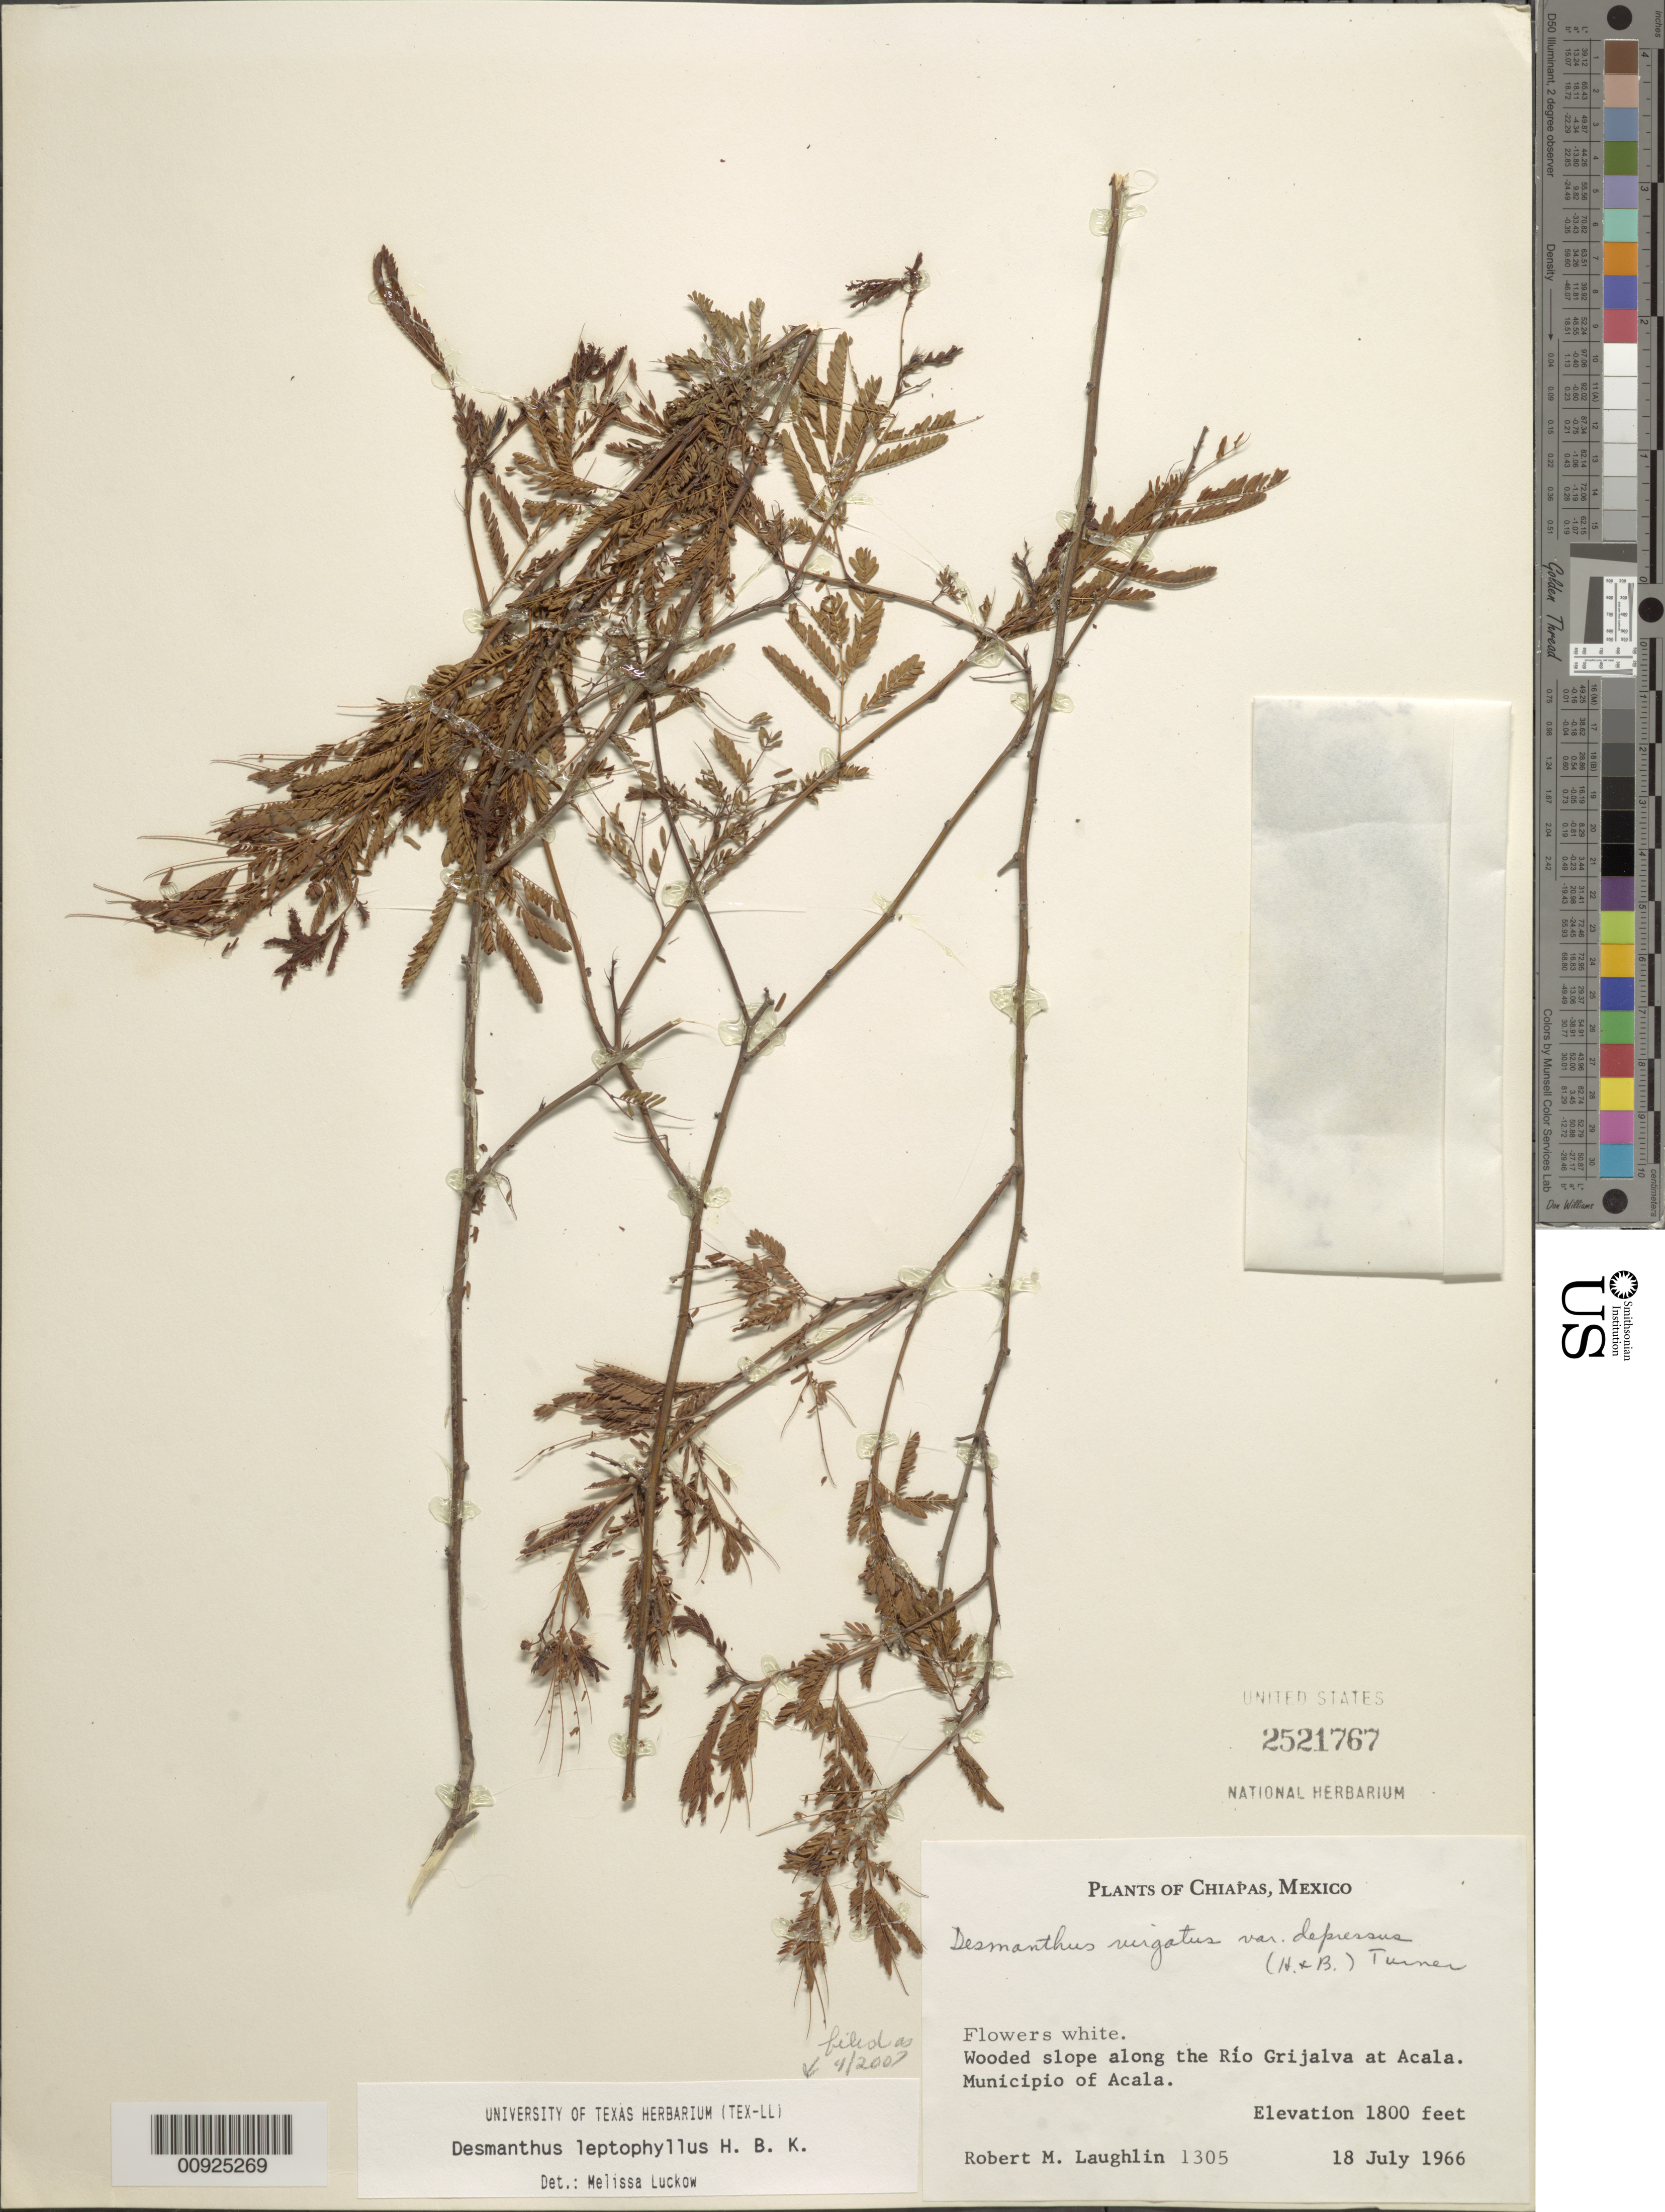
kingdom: Plantae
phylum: Tracheophyta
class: Magnoliopsida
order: Fabales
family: Fabaceae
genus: Desmanthus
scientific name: Desmanthus leptophyllus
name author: Kunth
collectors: R. M. Laughlin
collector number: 1305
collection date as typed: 18 Jul 1966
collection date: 1966-07-18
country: Mexico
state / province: Chiapas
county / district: Acala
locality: Along the Río Grijalva at Acala. Municipio of Acala, Chiapas.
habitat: Wooded slope along Río.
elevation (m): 549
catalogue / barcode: US 2521767